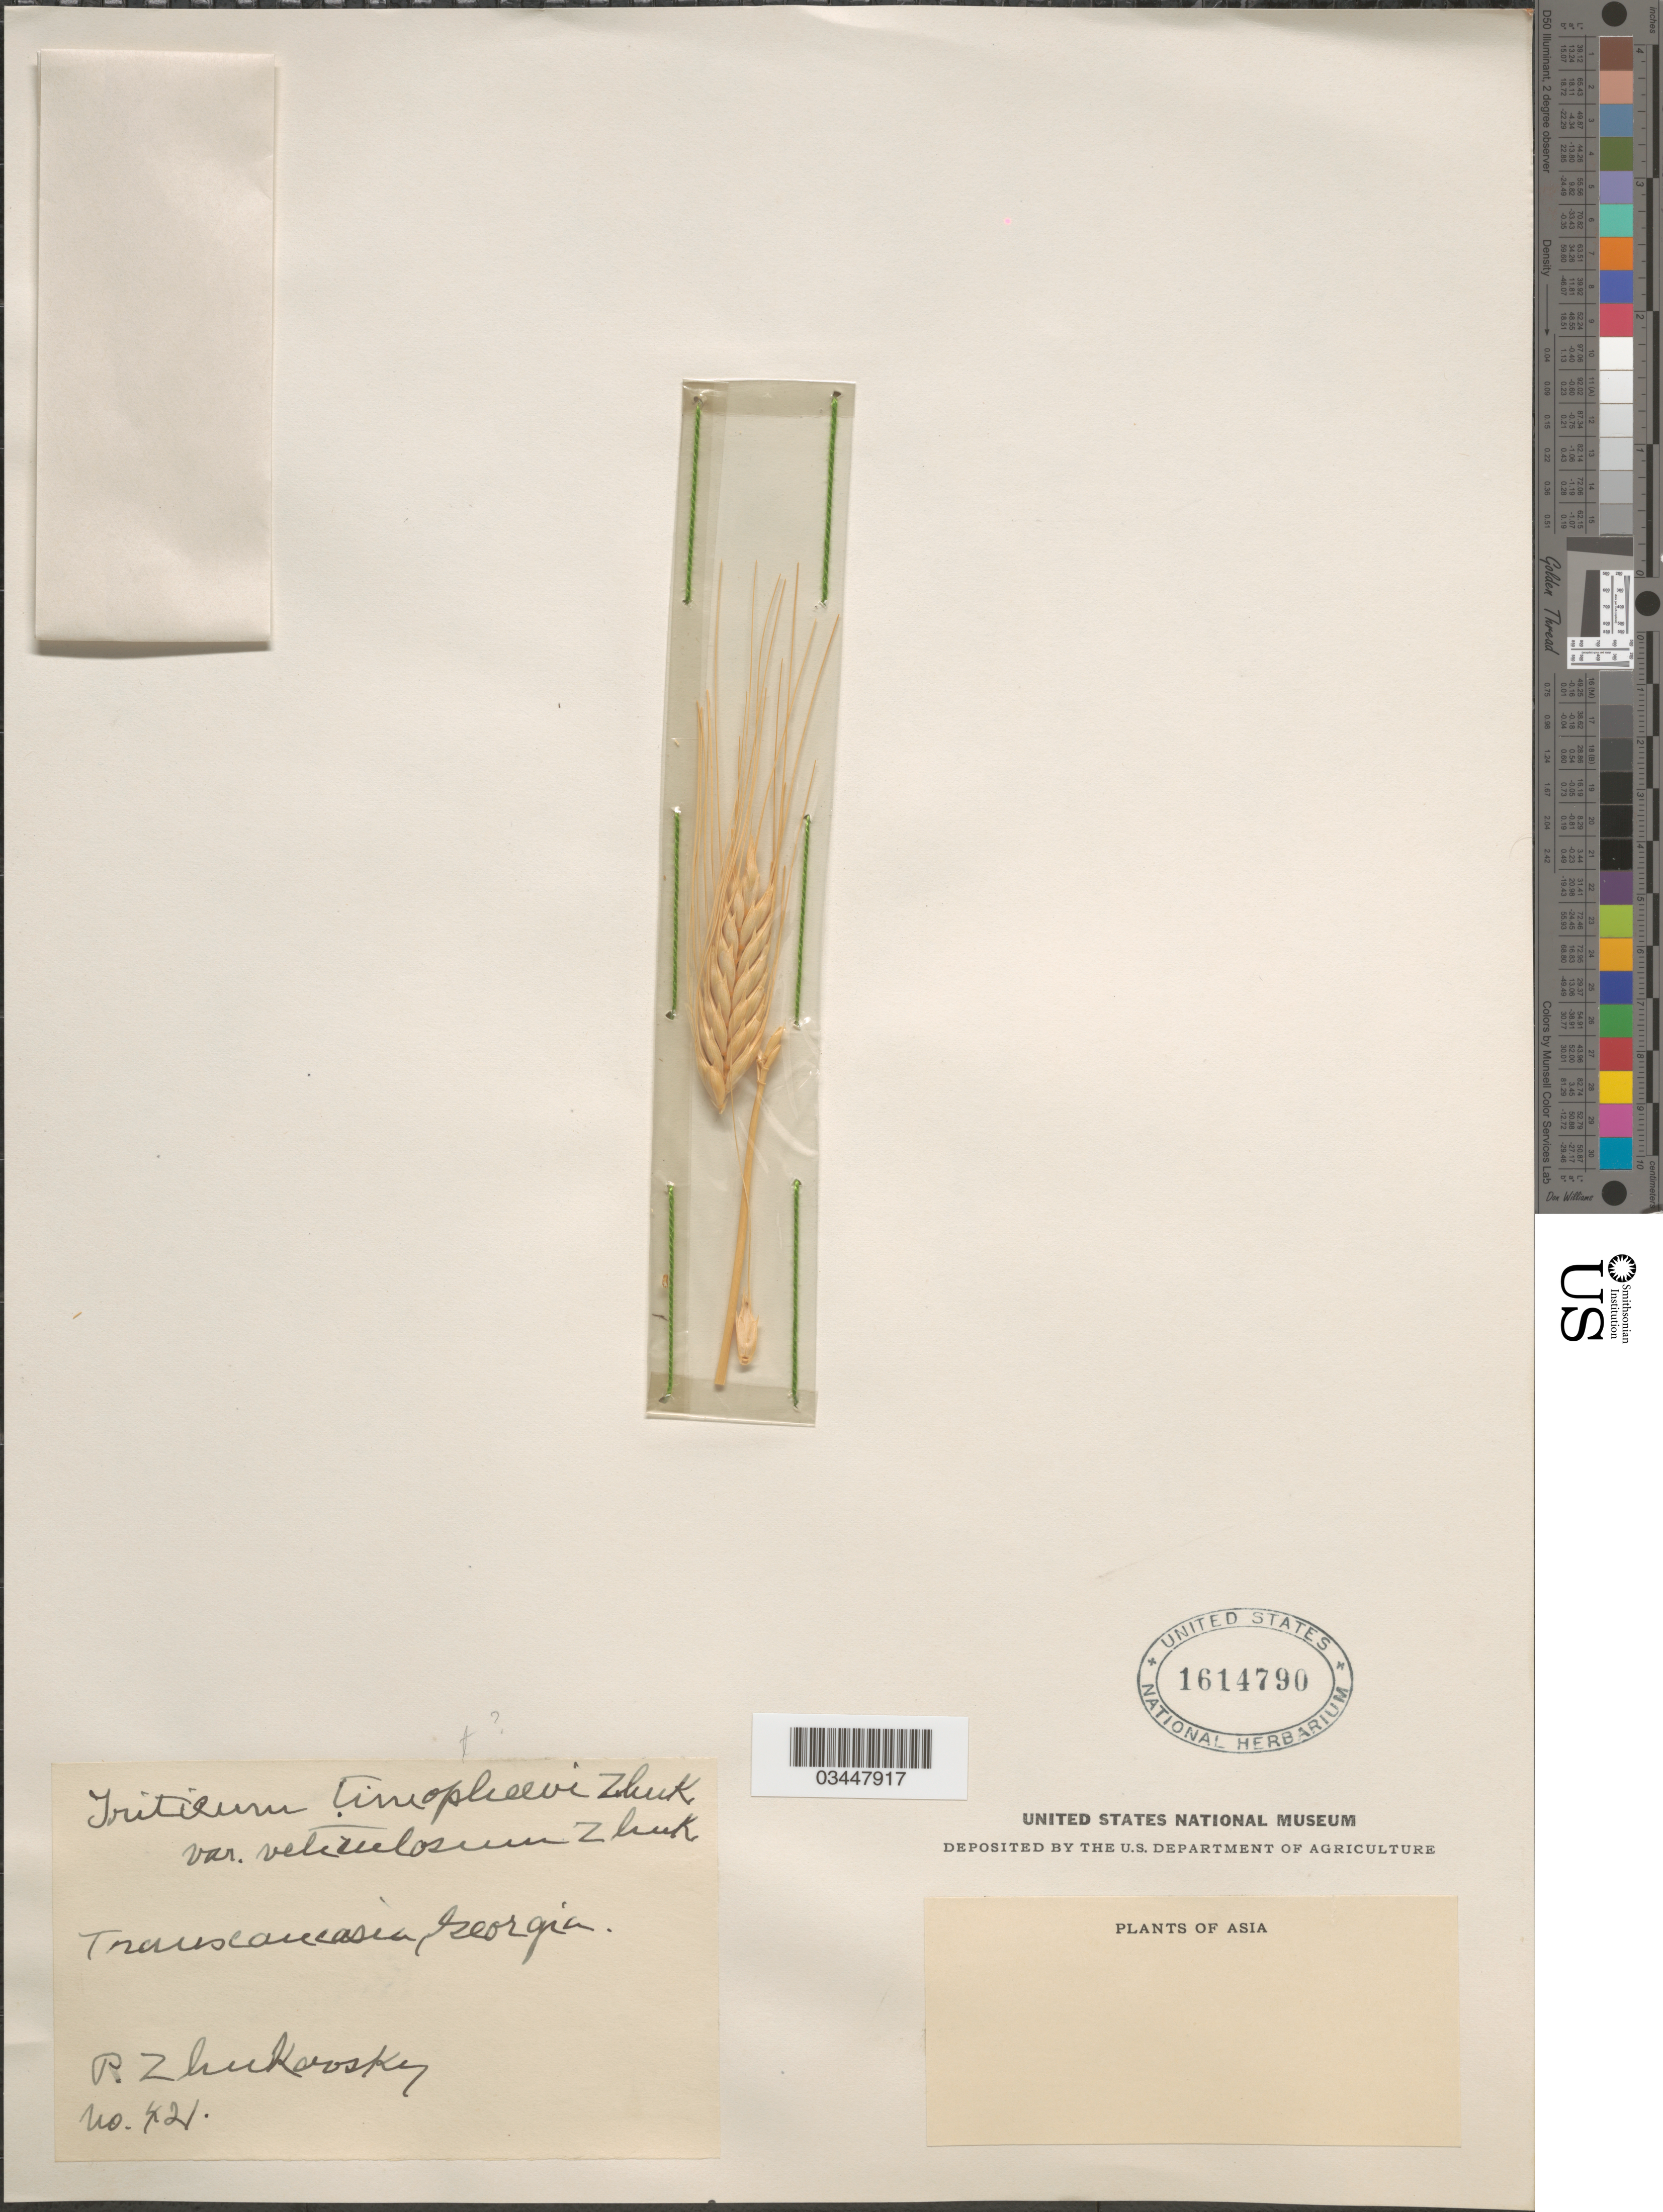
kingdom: Plantae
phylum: Tracheophyta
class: Liliopsida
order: Poales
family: Poaceae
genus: Triticum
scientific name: Triticum timopheevii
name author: (Zhuk.) Zhuk.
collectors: P. Zhukovsky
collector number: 421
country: Georgia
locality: Transcaucasia.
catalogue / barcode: US 1614790